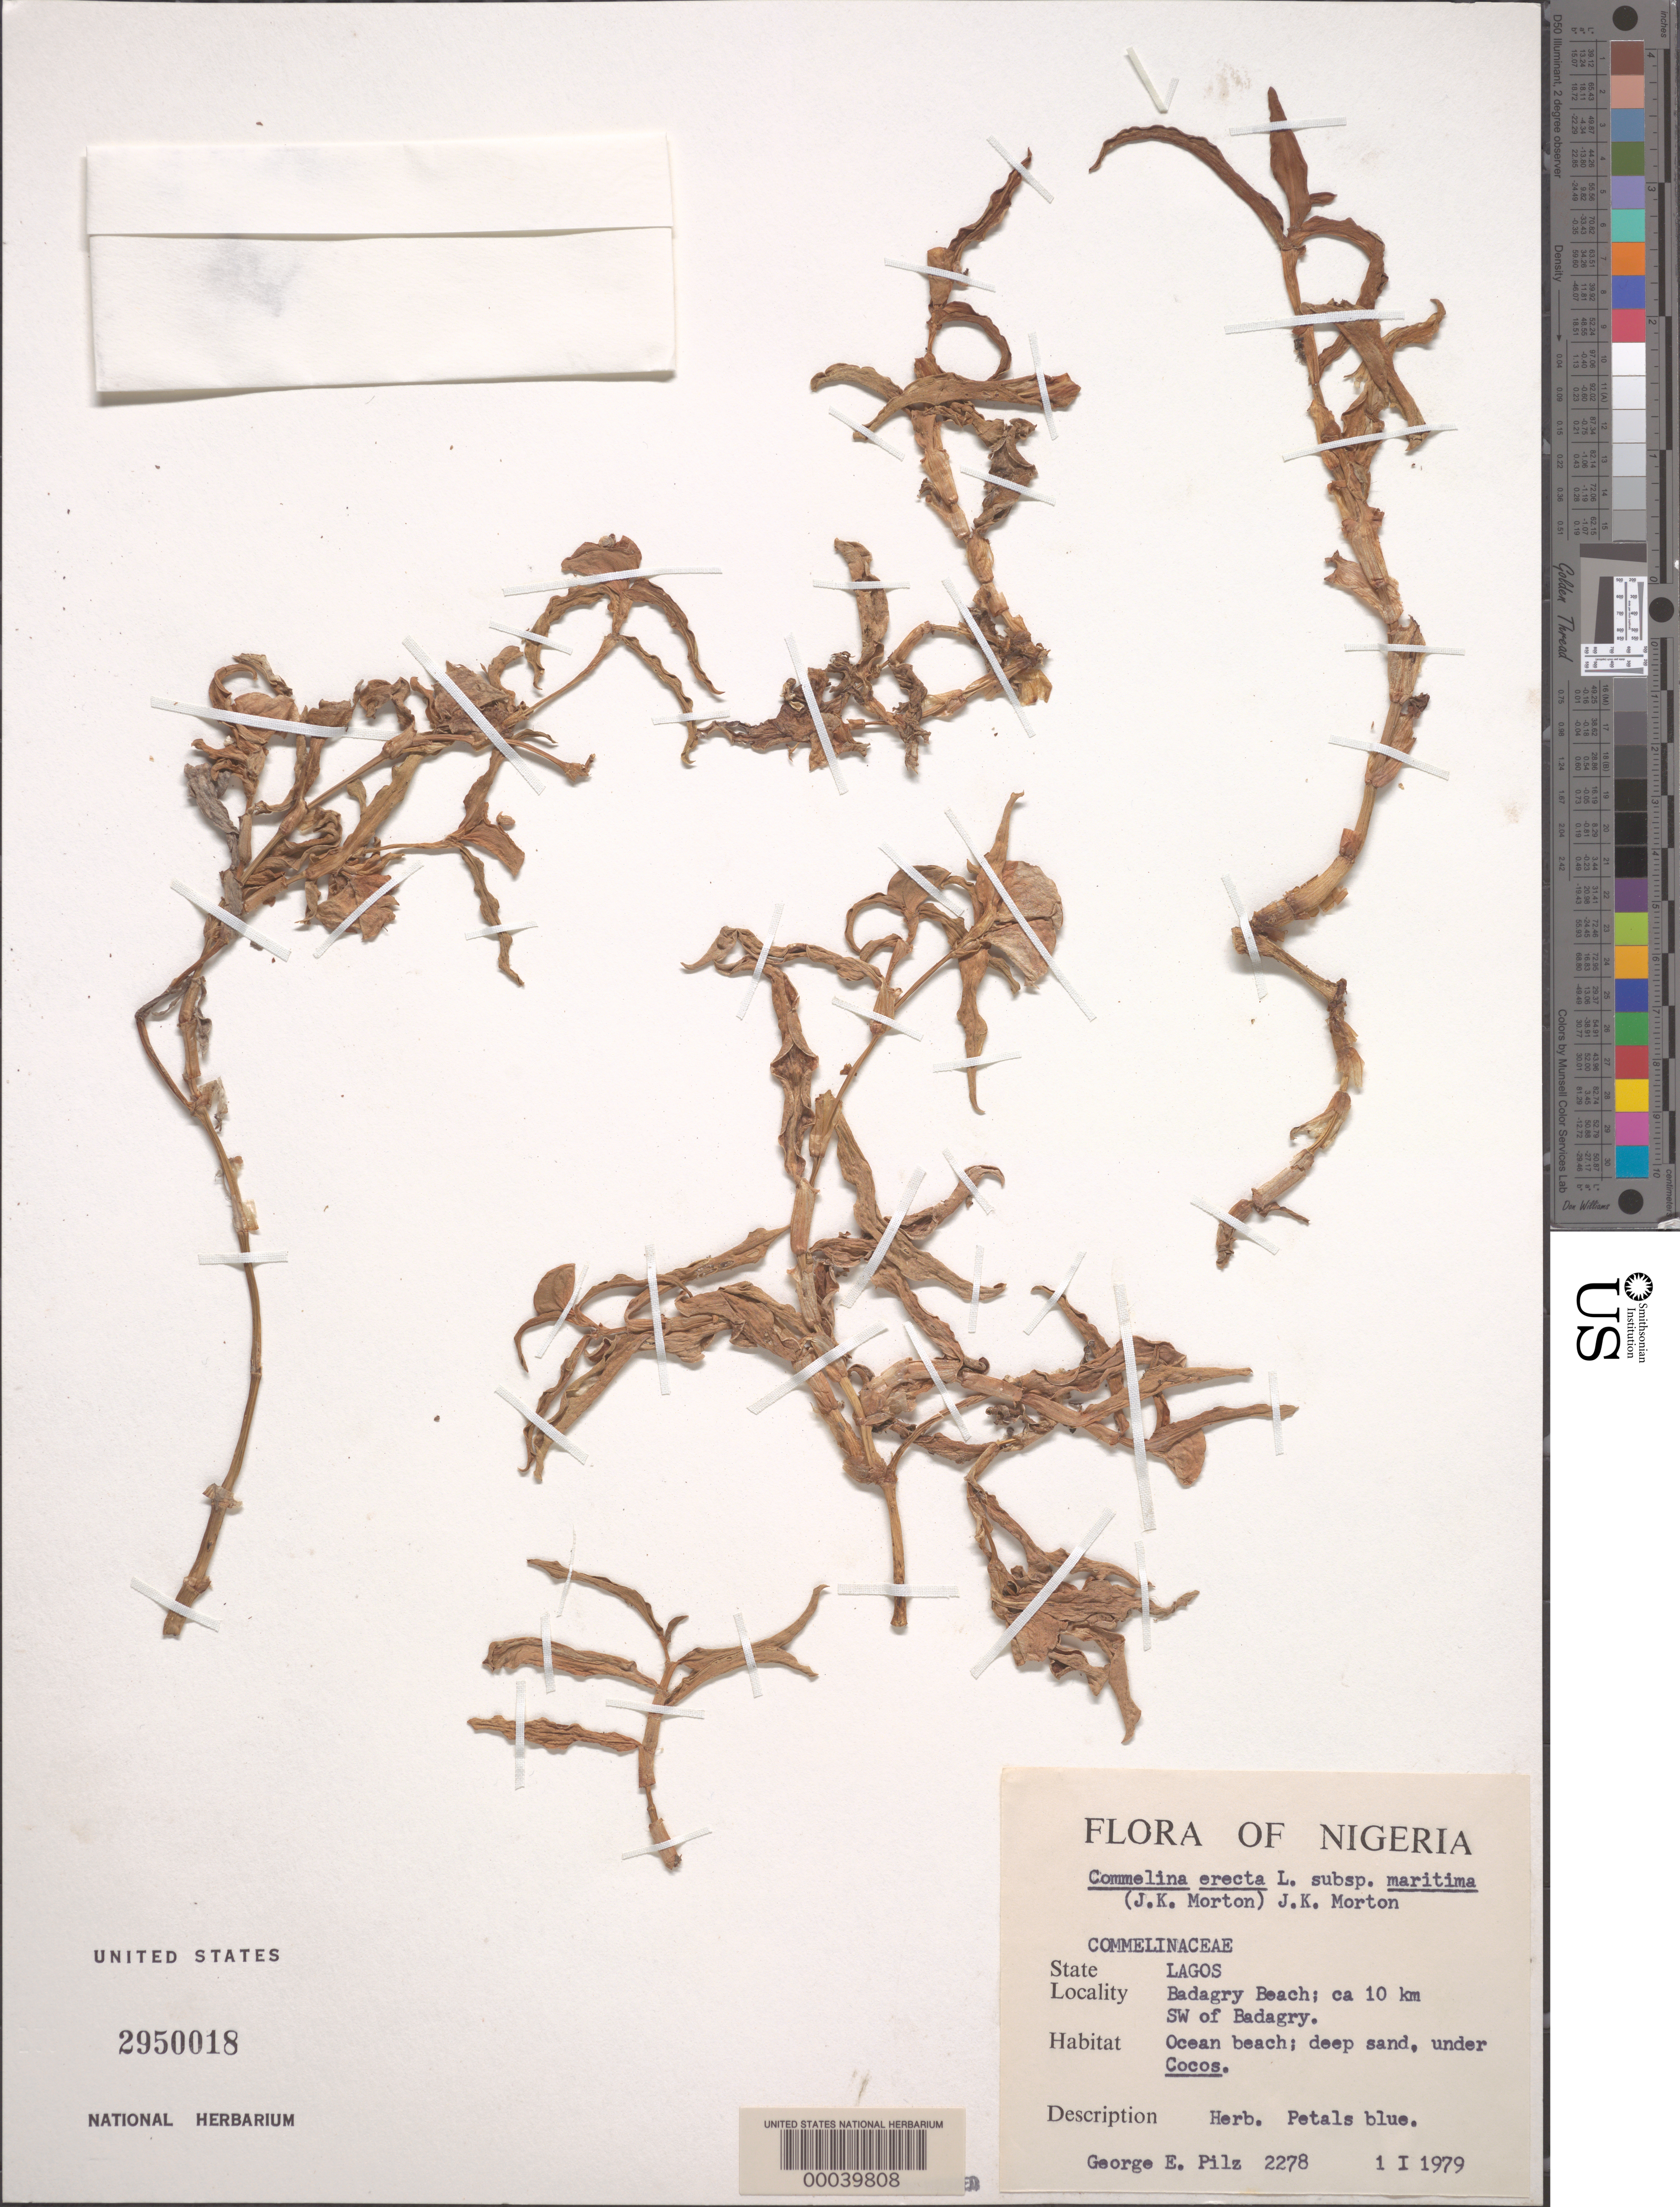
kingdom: Plantae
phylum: Tracheophyta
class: Liliopsida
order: Commelinales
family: Commelinaceae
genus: Commelina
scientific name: Commelina erecta subsp. maritima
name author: (J.K. Morton) J.K. Morton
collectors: G. E. Pilz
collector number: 2278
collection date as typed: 01 Jan 1979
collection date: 1979-01-01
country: Nigeria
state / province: Lagos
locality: Badagry beach; sw of badagry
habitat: Beach; deep sand, under cocos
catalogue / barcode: US 2950018